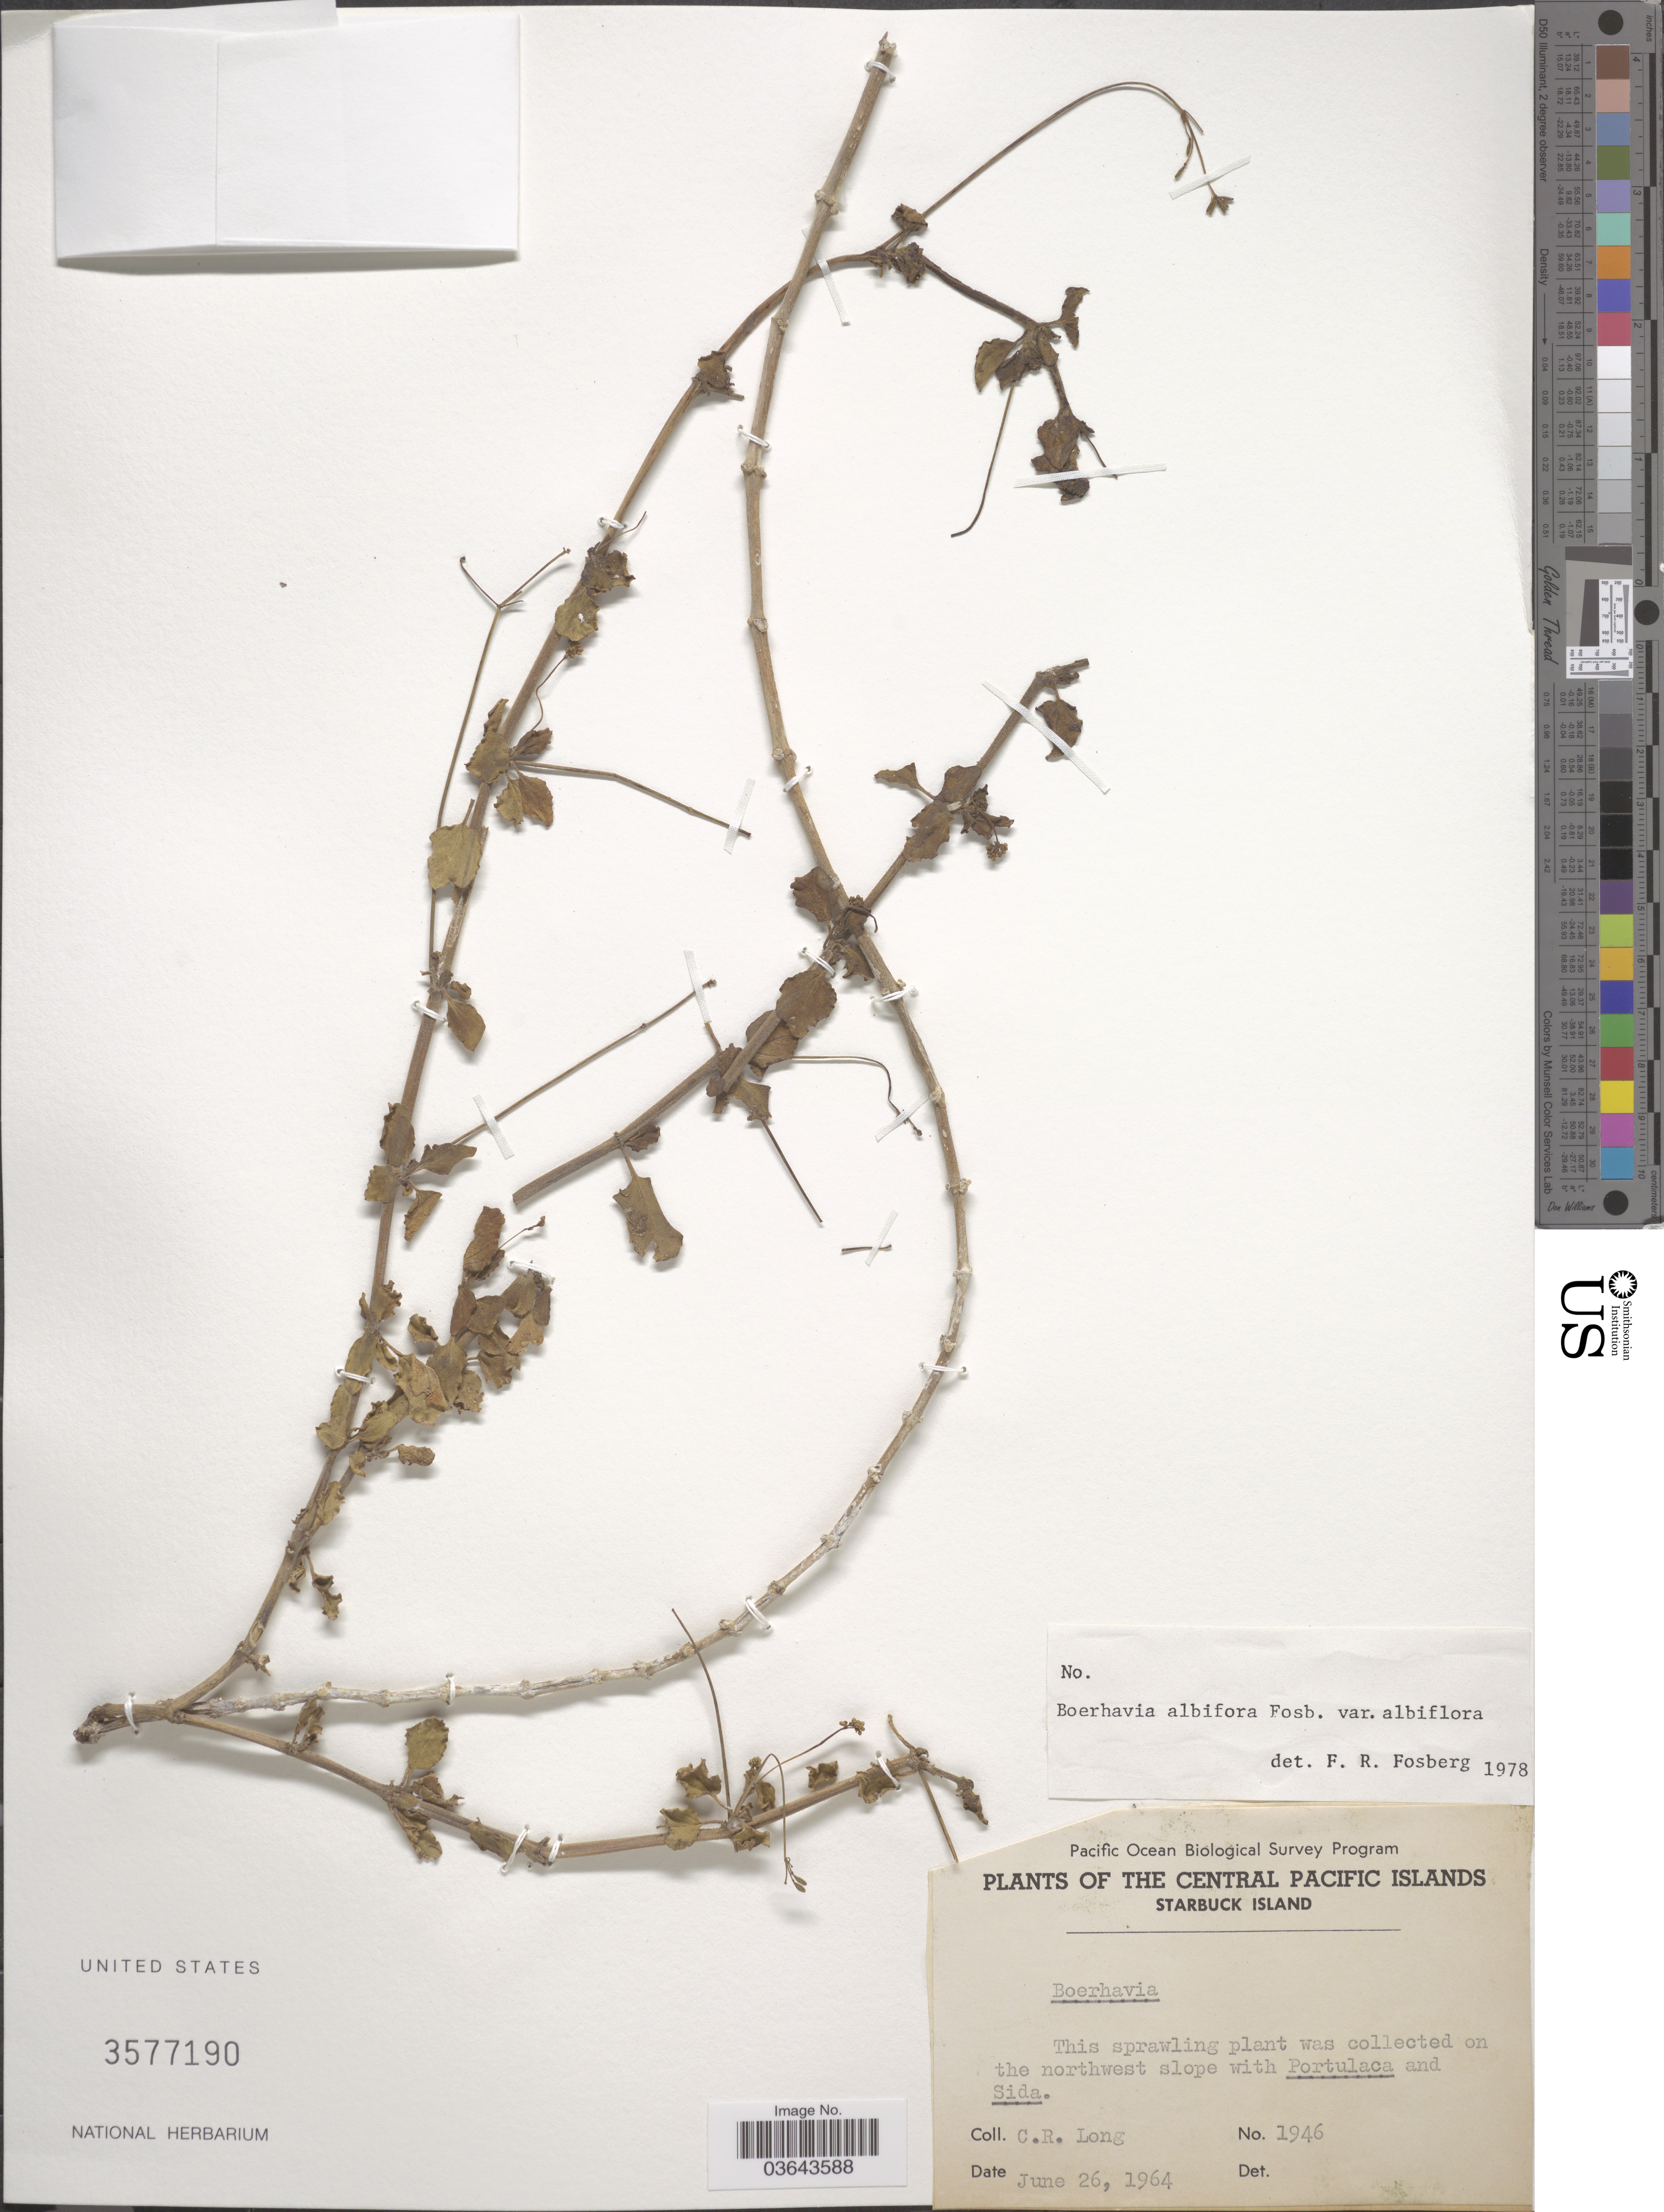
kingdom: Plantae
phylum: Tracheophyta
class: Magnoliopsida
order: Caryophyllales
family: Nyctaginaceae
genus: Boerhavia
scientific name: Boerhavia albiflora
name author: Fosberg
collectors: C. R. Long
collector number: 1946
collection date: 1964-06-26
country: Kiribati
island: Starbuck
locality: The Central Pacific Islands. Starbuck Island.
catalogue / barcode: US 3577190